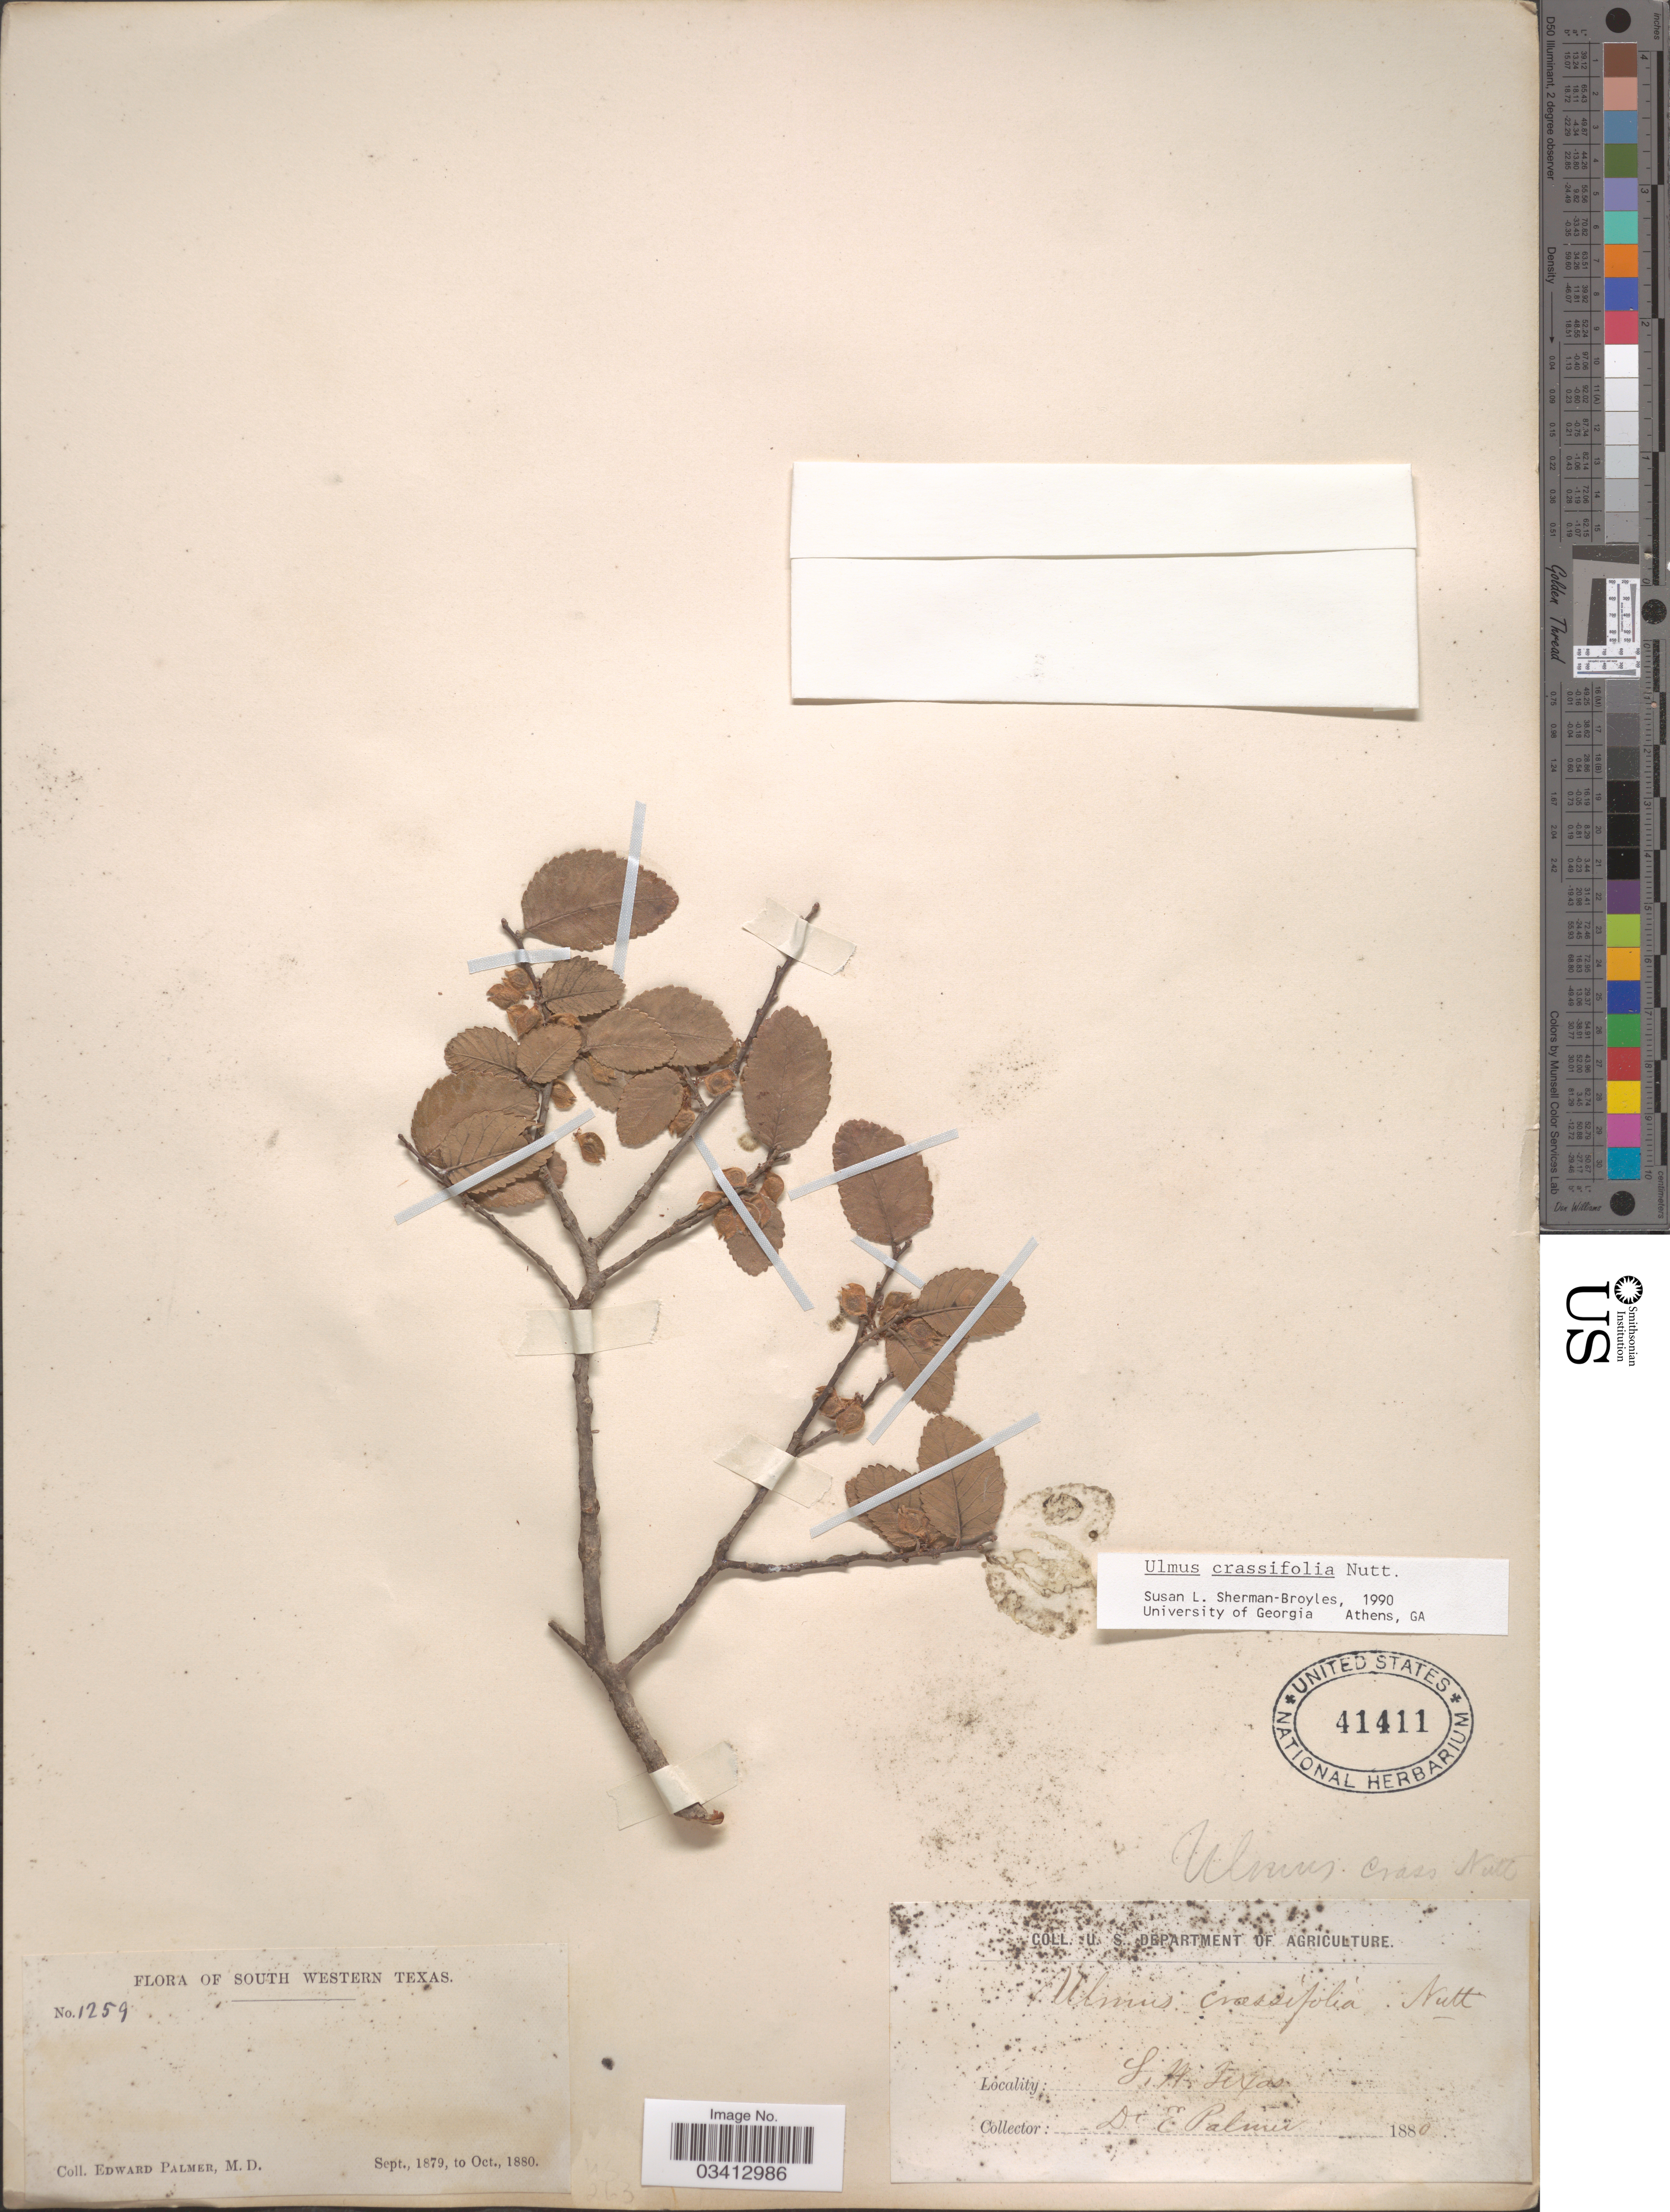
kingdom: Plantae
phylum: Tracheophyta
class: Magnoliopsida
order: Rosales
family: Ulmaceae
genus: Ulmus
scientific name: Ulmus crassifolia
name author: Nutt.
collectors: E. Palmer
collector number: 1259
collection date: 1880-10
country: United States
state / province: Texas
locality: South Western Texas.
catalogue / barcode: US 41411